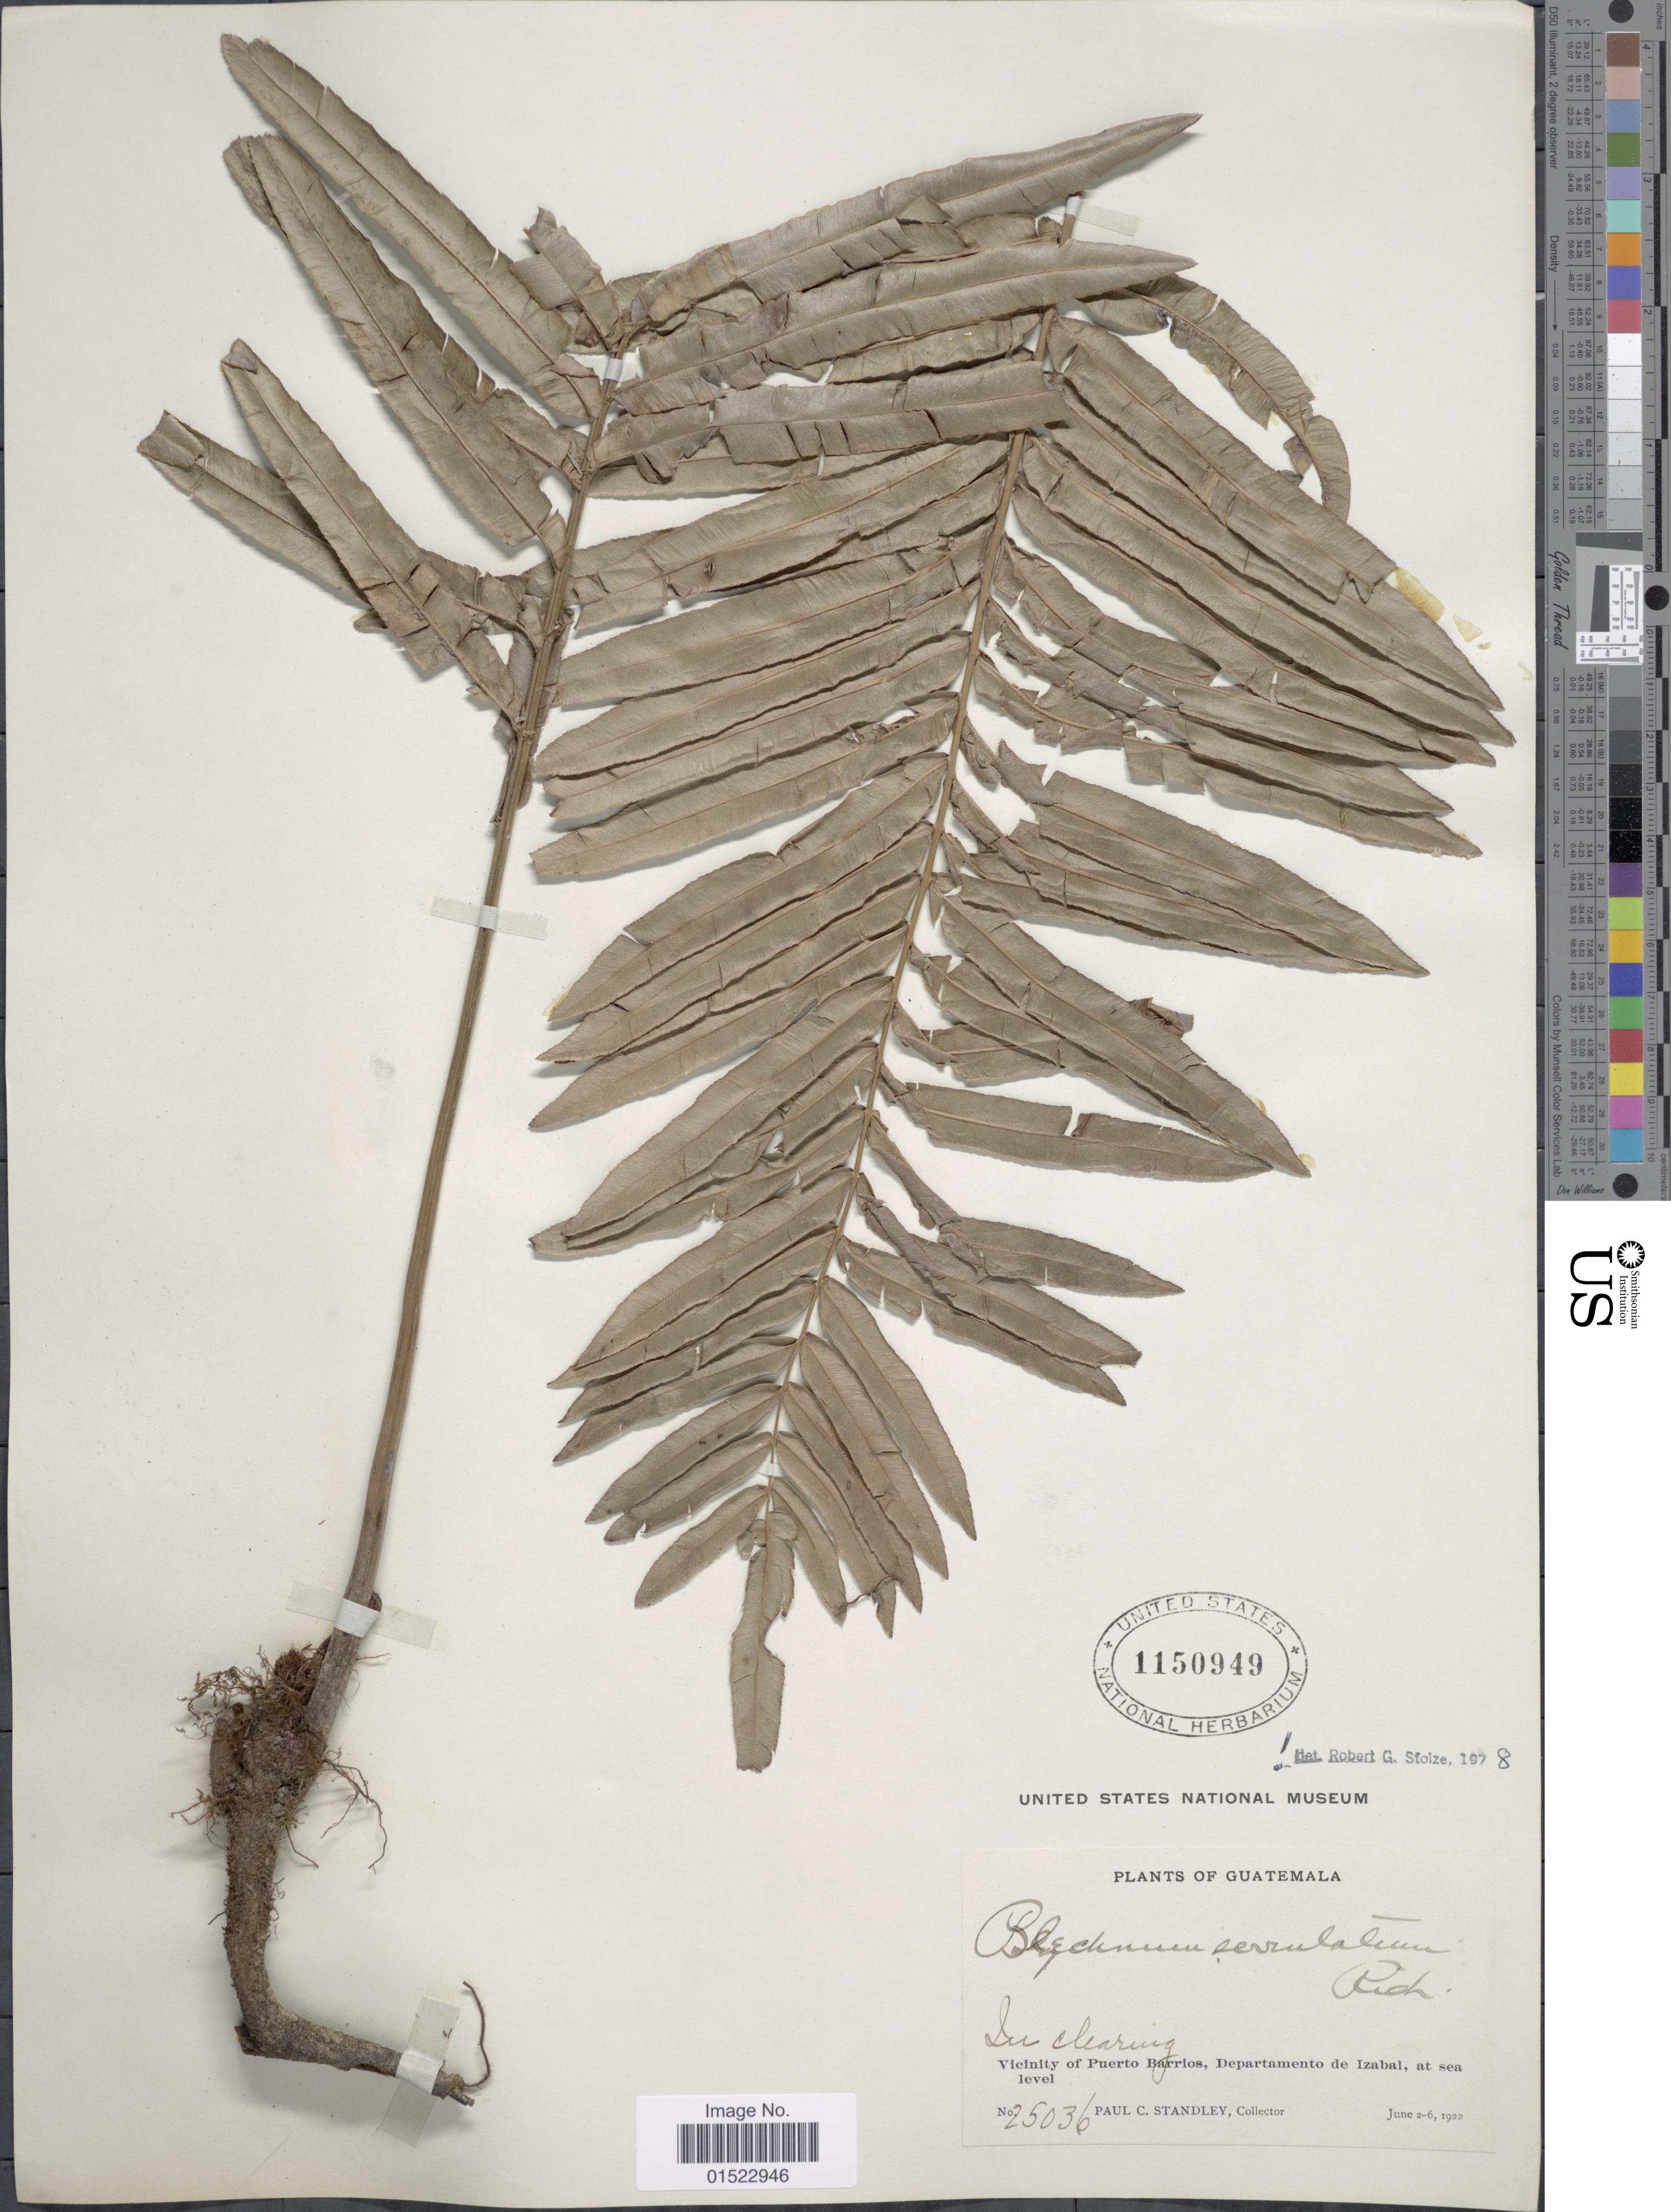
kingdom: Plantae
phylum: Tracheophyta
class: Polypodiopsida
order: Polypodiales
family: Blechnaceae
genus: Telmatoblechnum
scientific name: Telmatoblechnum serrulatum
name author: (Rich.) Perrie et al.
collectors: P. C. Standley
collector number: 25036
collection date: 1922-06-02/1922-06-06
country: Guatemala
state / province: Izabal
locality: Vicinity of Puerto Barrios, Departamento de Izabal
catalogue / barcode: US 1150949